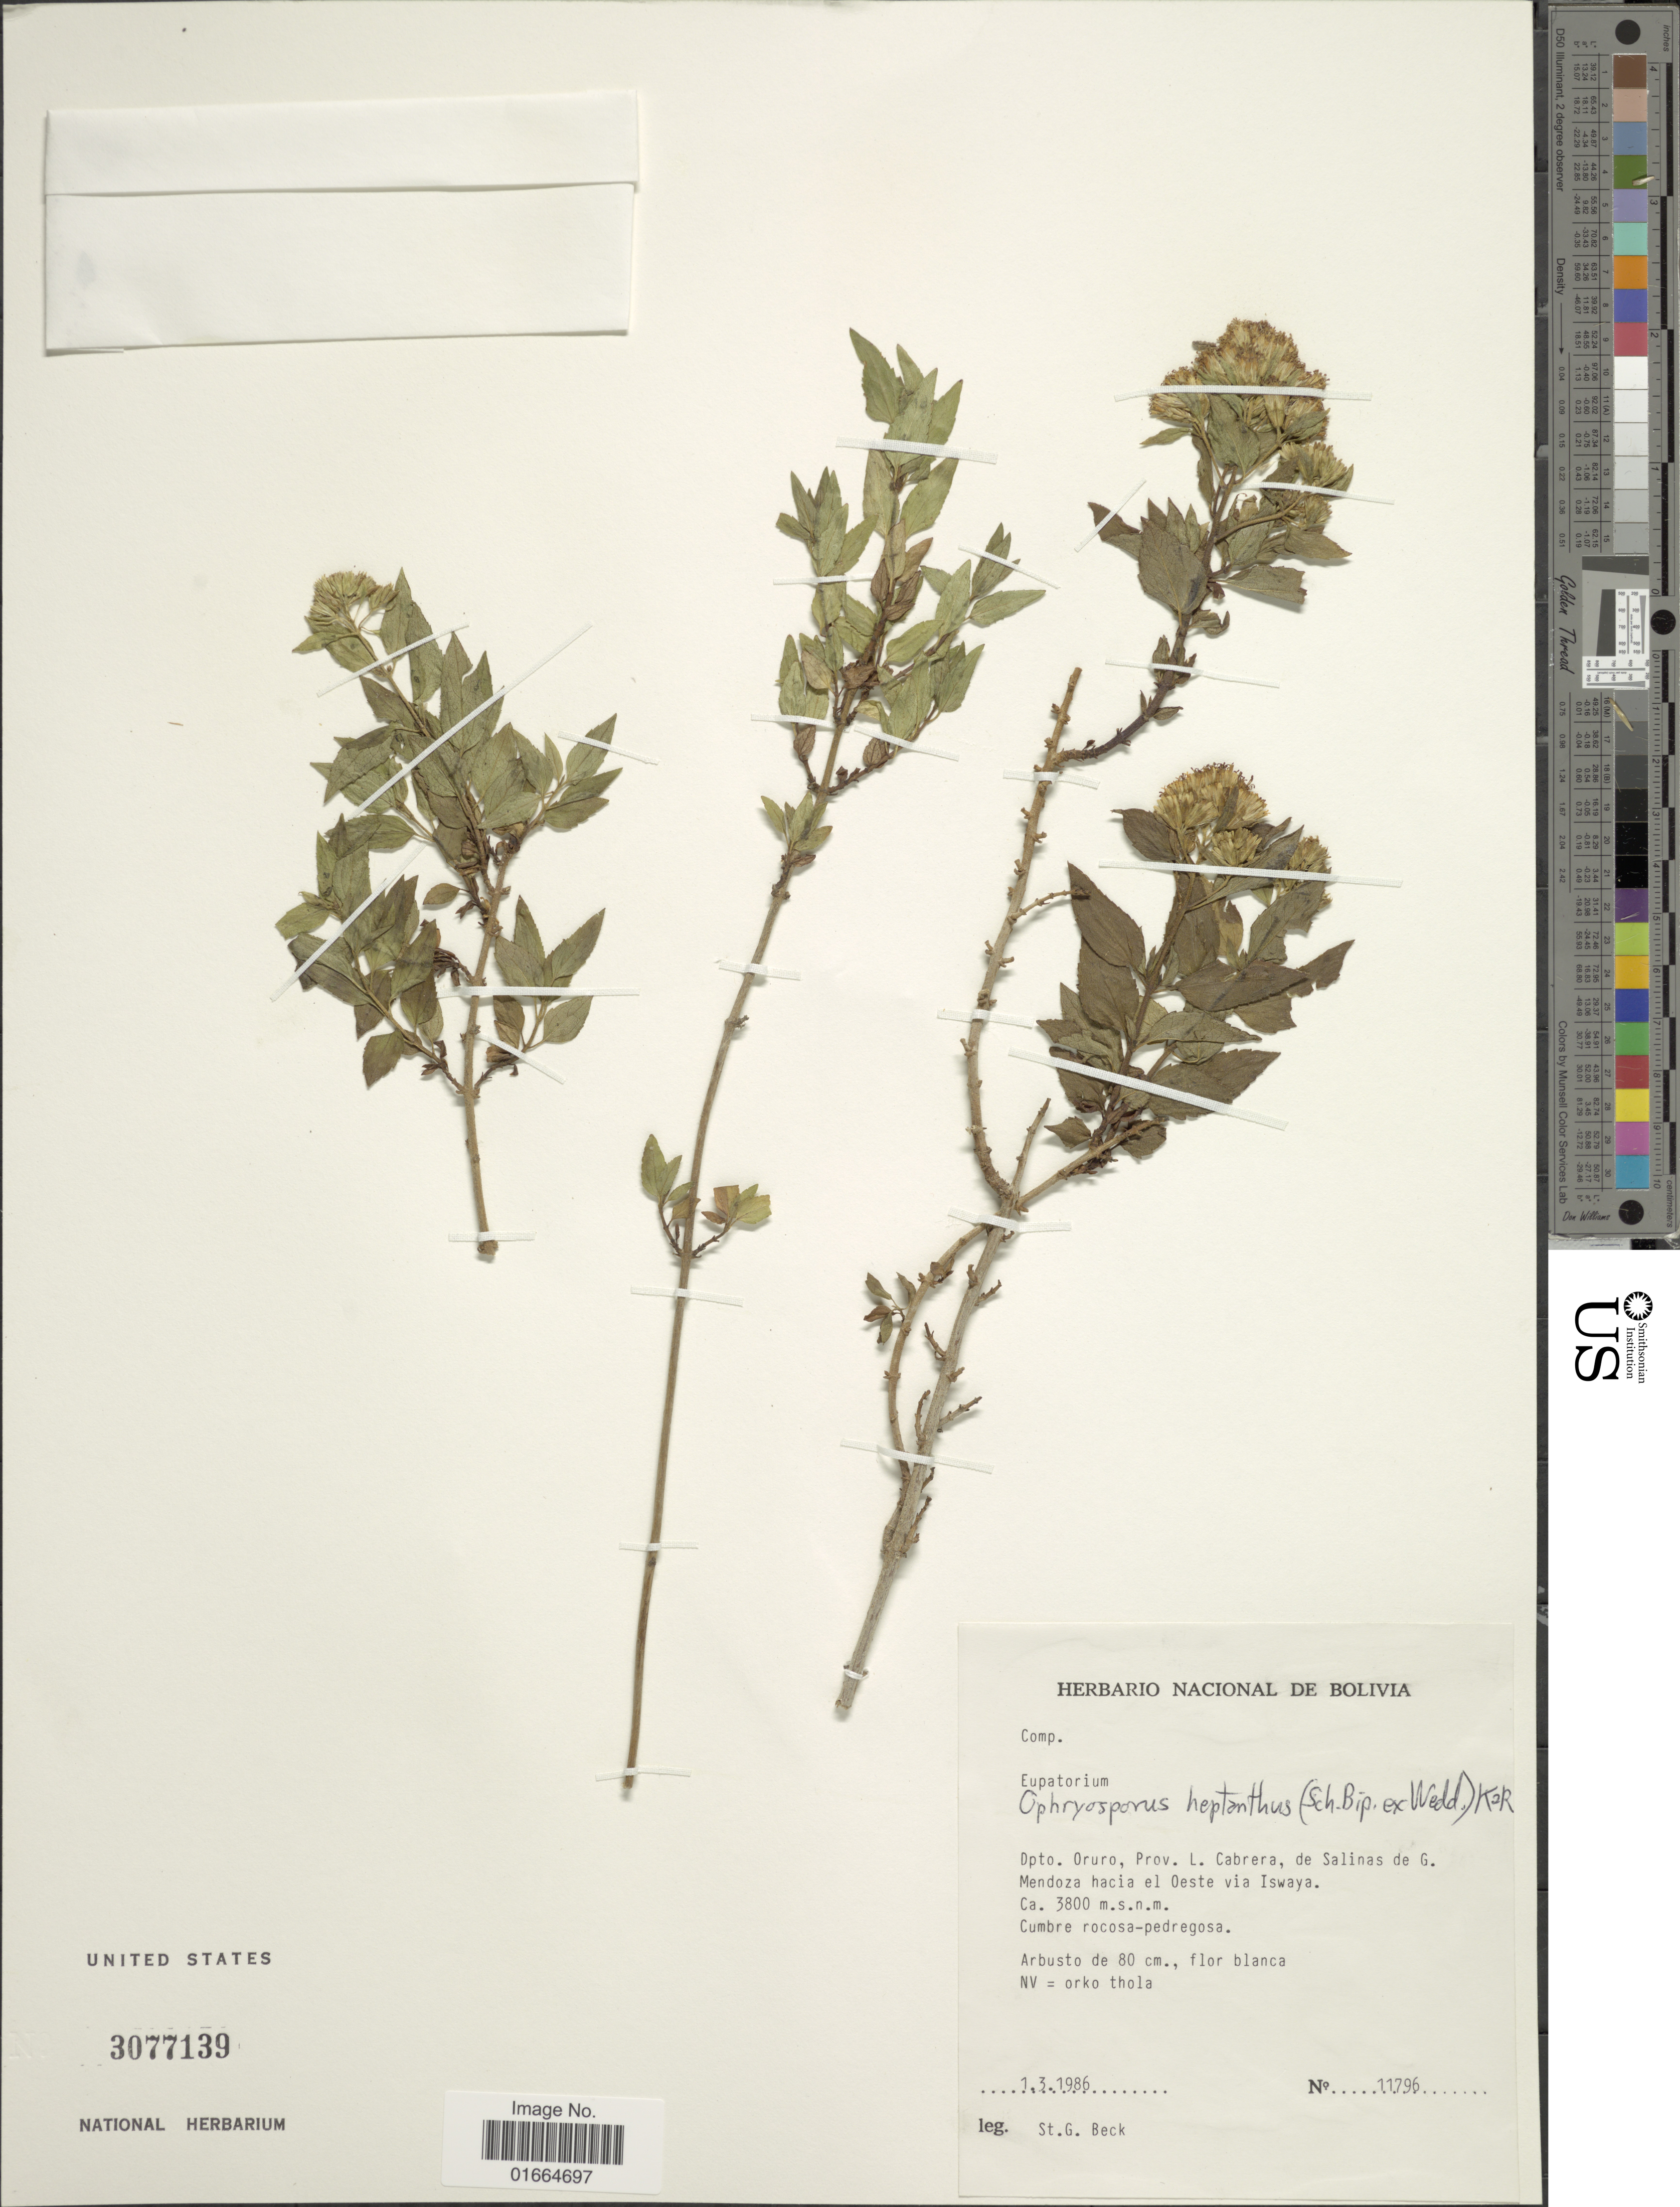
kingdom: Plantae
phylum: Tracheophyta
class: Magnoliopsida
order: Asterales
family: Asteraceae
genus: Ophryosporus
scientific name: Ophryosporus heptanthus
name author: (Sch. Bip. ex Wedd.) R.M. King & H. Rob.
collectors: S. G. Beck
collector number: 117*96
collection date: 1986-03-01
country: Bolivia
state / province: Oruro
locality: Dpto. Orura, Prov. L. Cabrera, de Salinas de G. Mendoza hacia el Oeste via Iswaya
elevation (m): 3800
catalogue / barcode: US 3077139